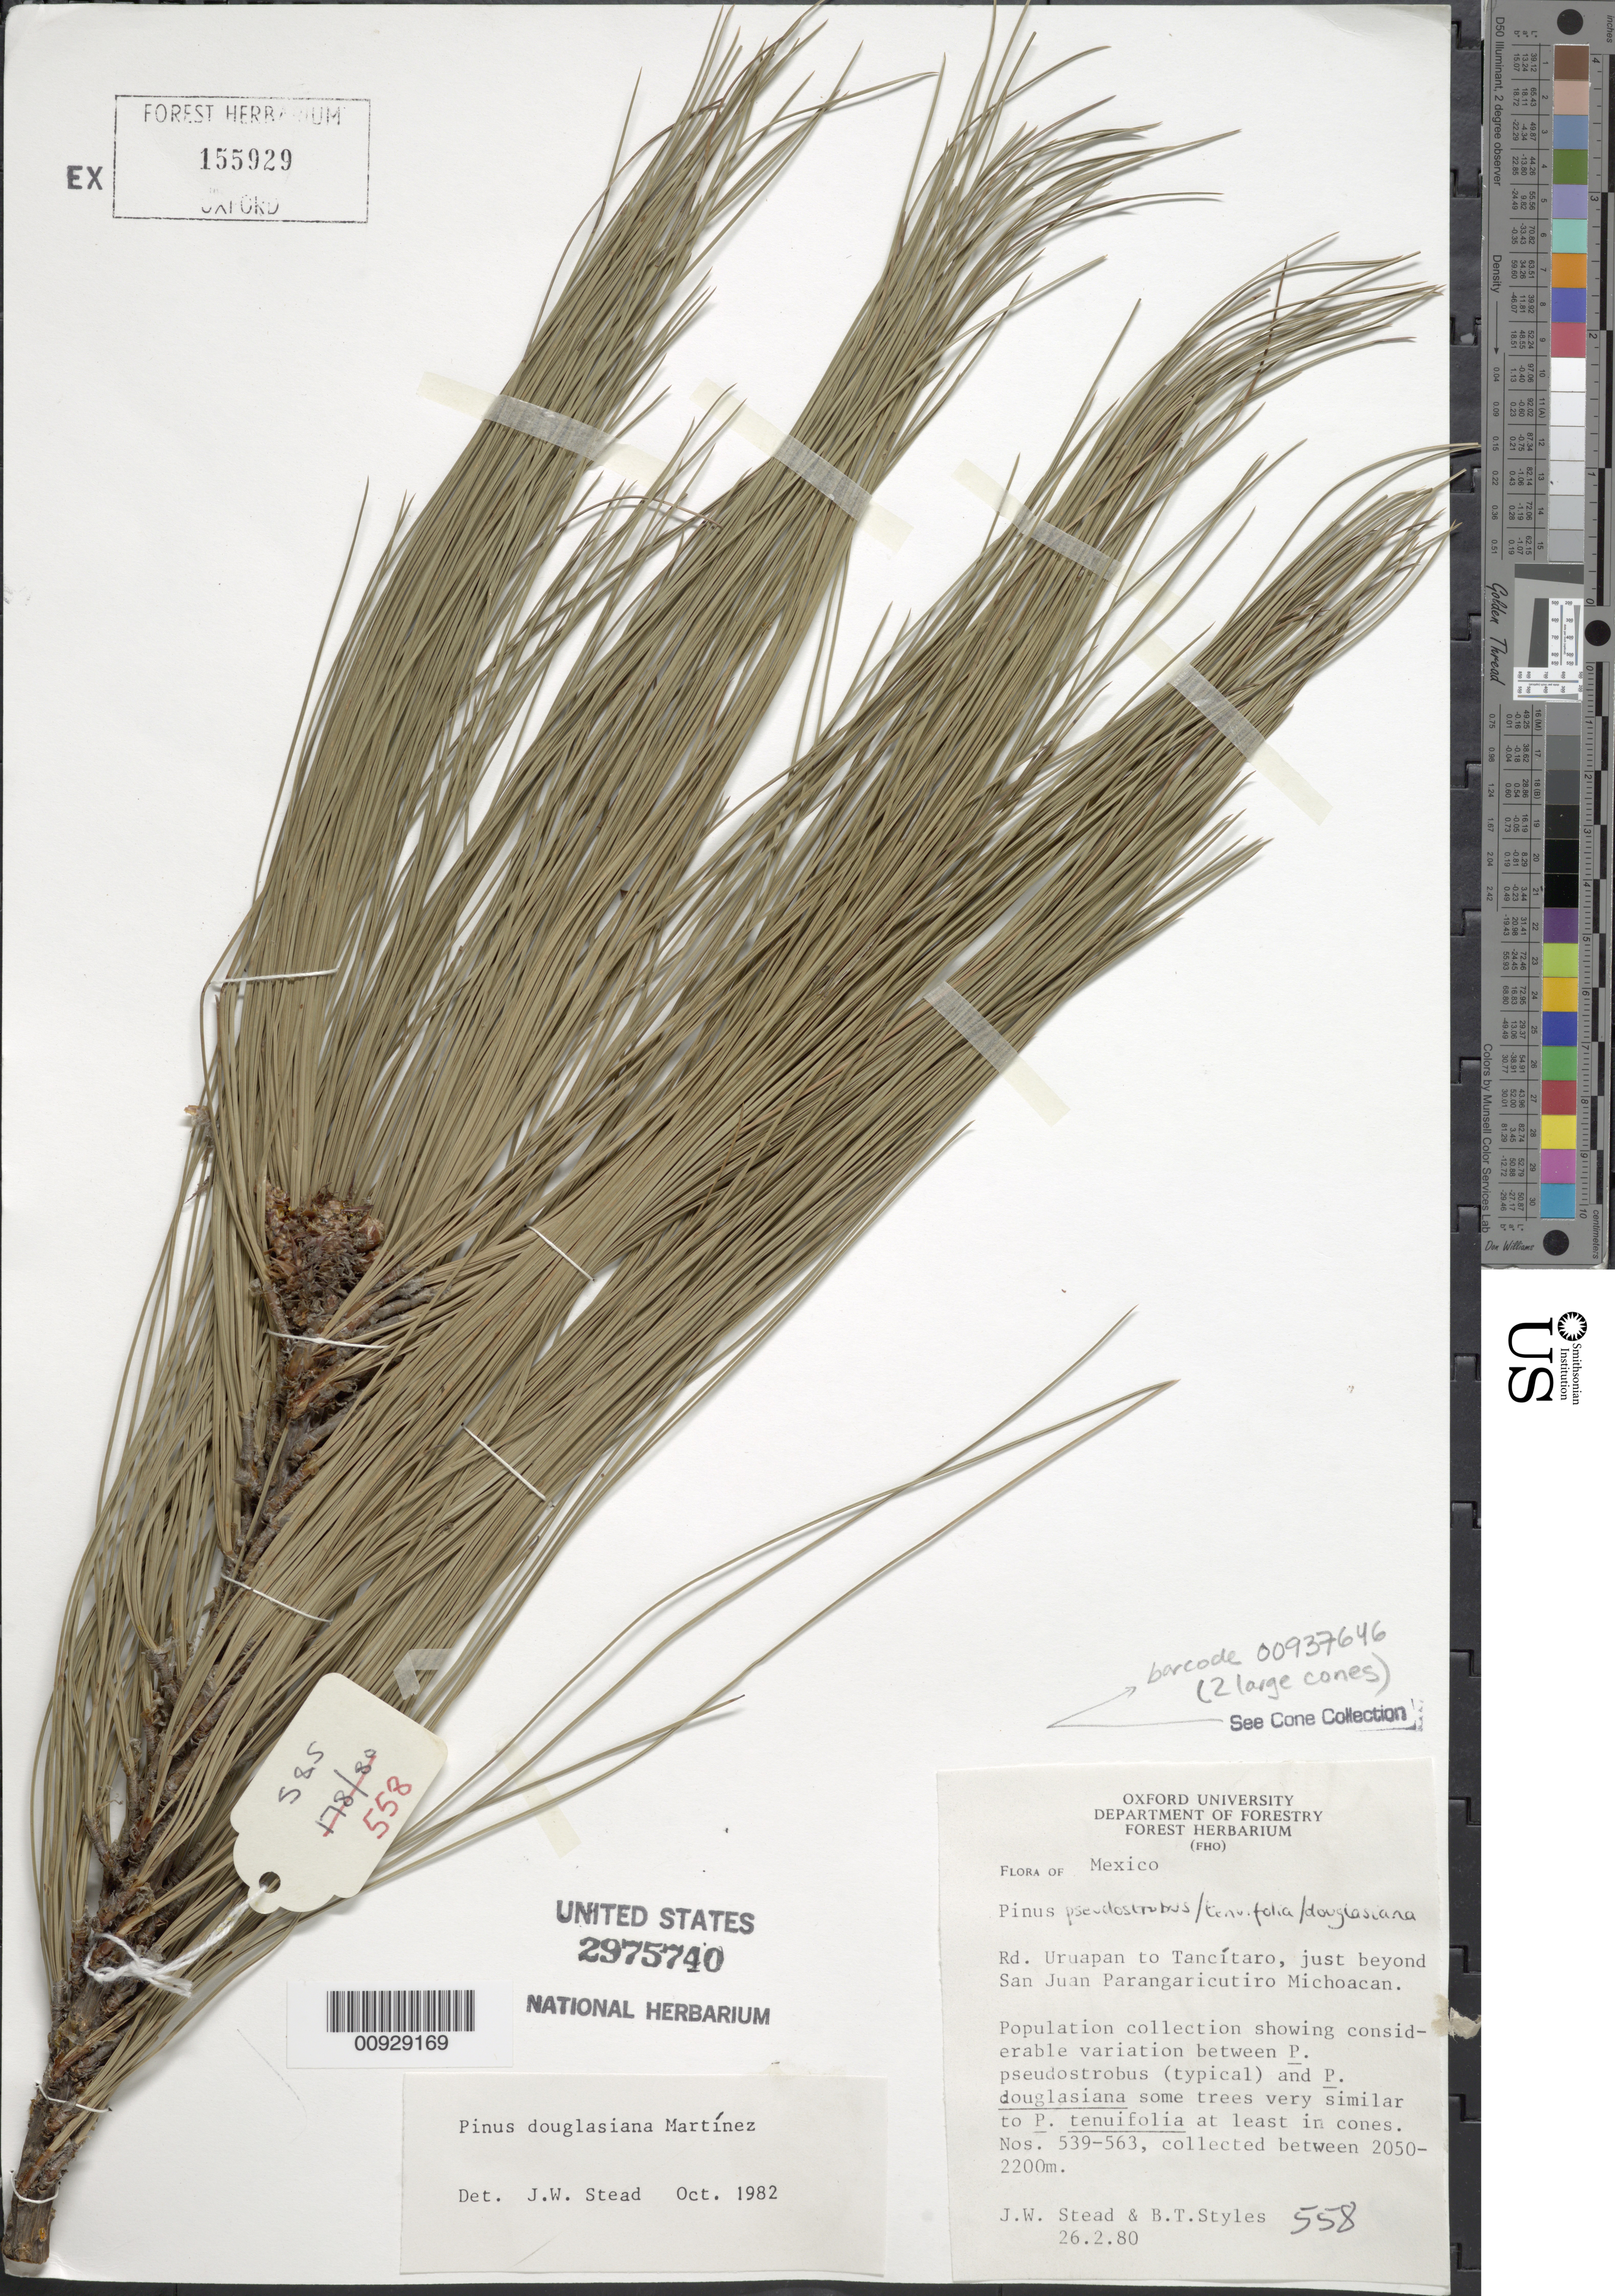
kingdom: Plantae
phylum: Tracheophyta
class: Pinopsida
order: Pinales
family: Pinaceae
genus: Pinus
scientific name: Pinus douglasiana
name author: Martínez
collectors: J. Stead & B. T. Styles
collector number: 558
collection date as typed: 26 Feb 1980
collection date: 1980-02-26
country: Mexico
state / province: Michoacán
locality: Rd. Uruapan to Tancítaro, just beyond San Juan Parangaricutiro.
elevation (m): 2200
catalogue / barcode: US 2975740